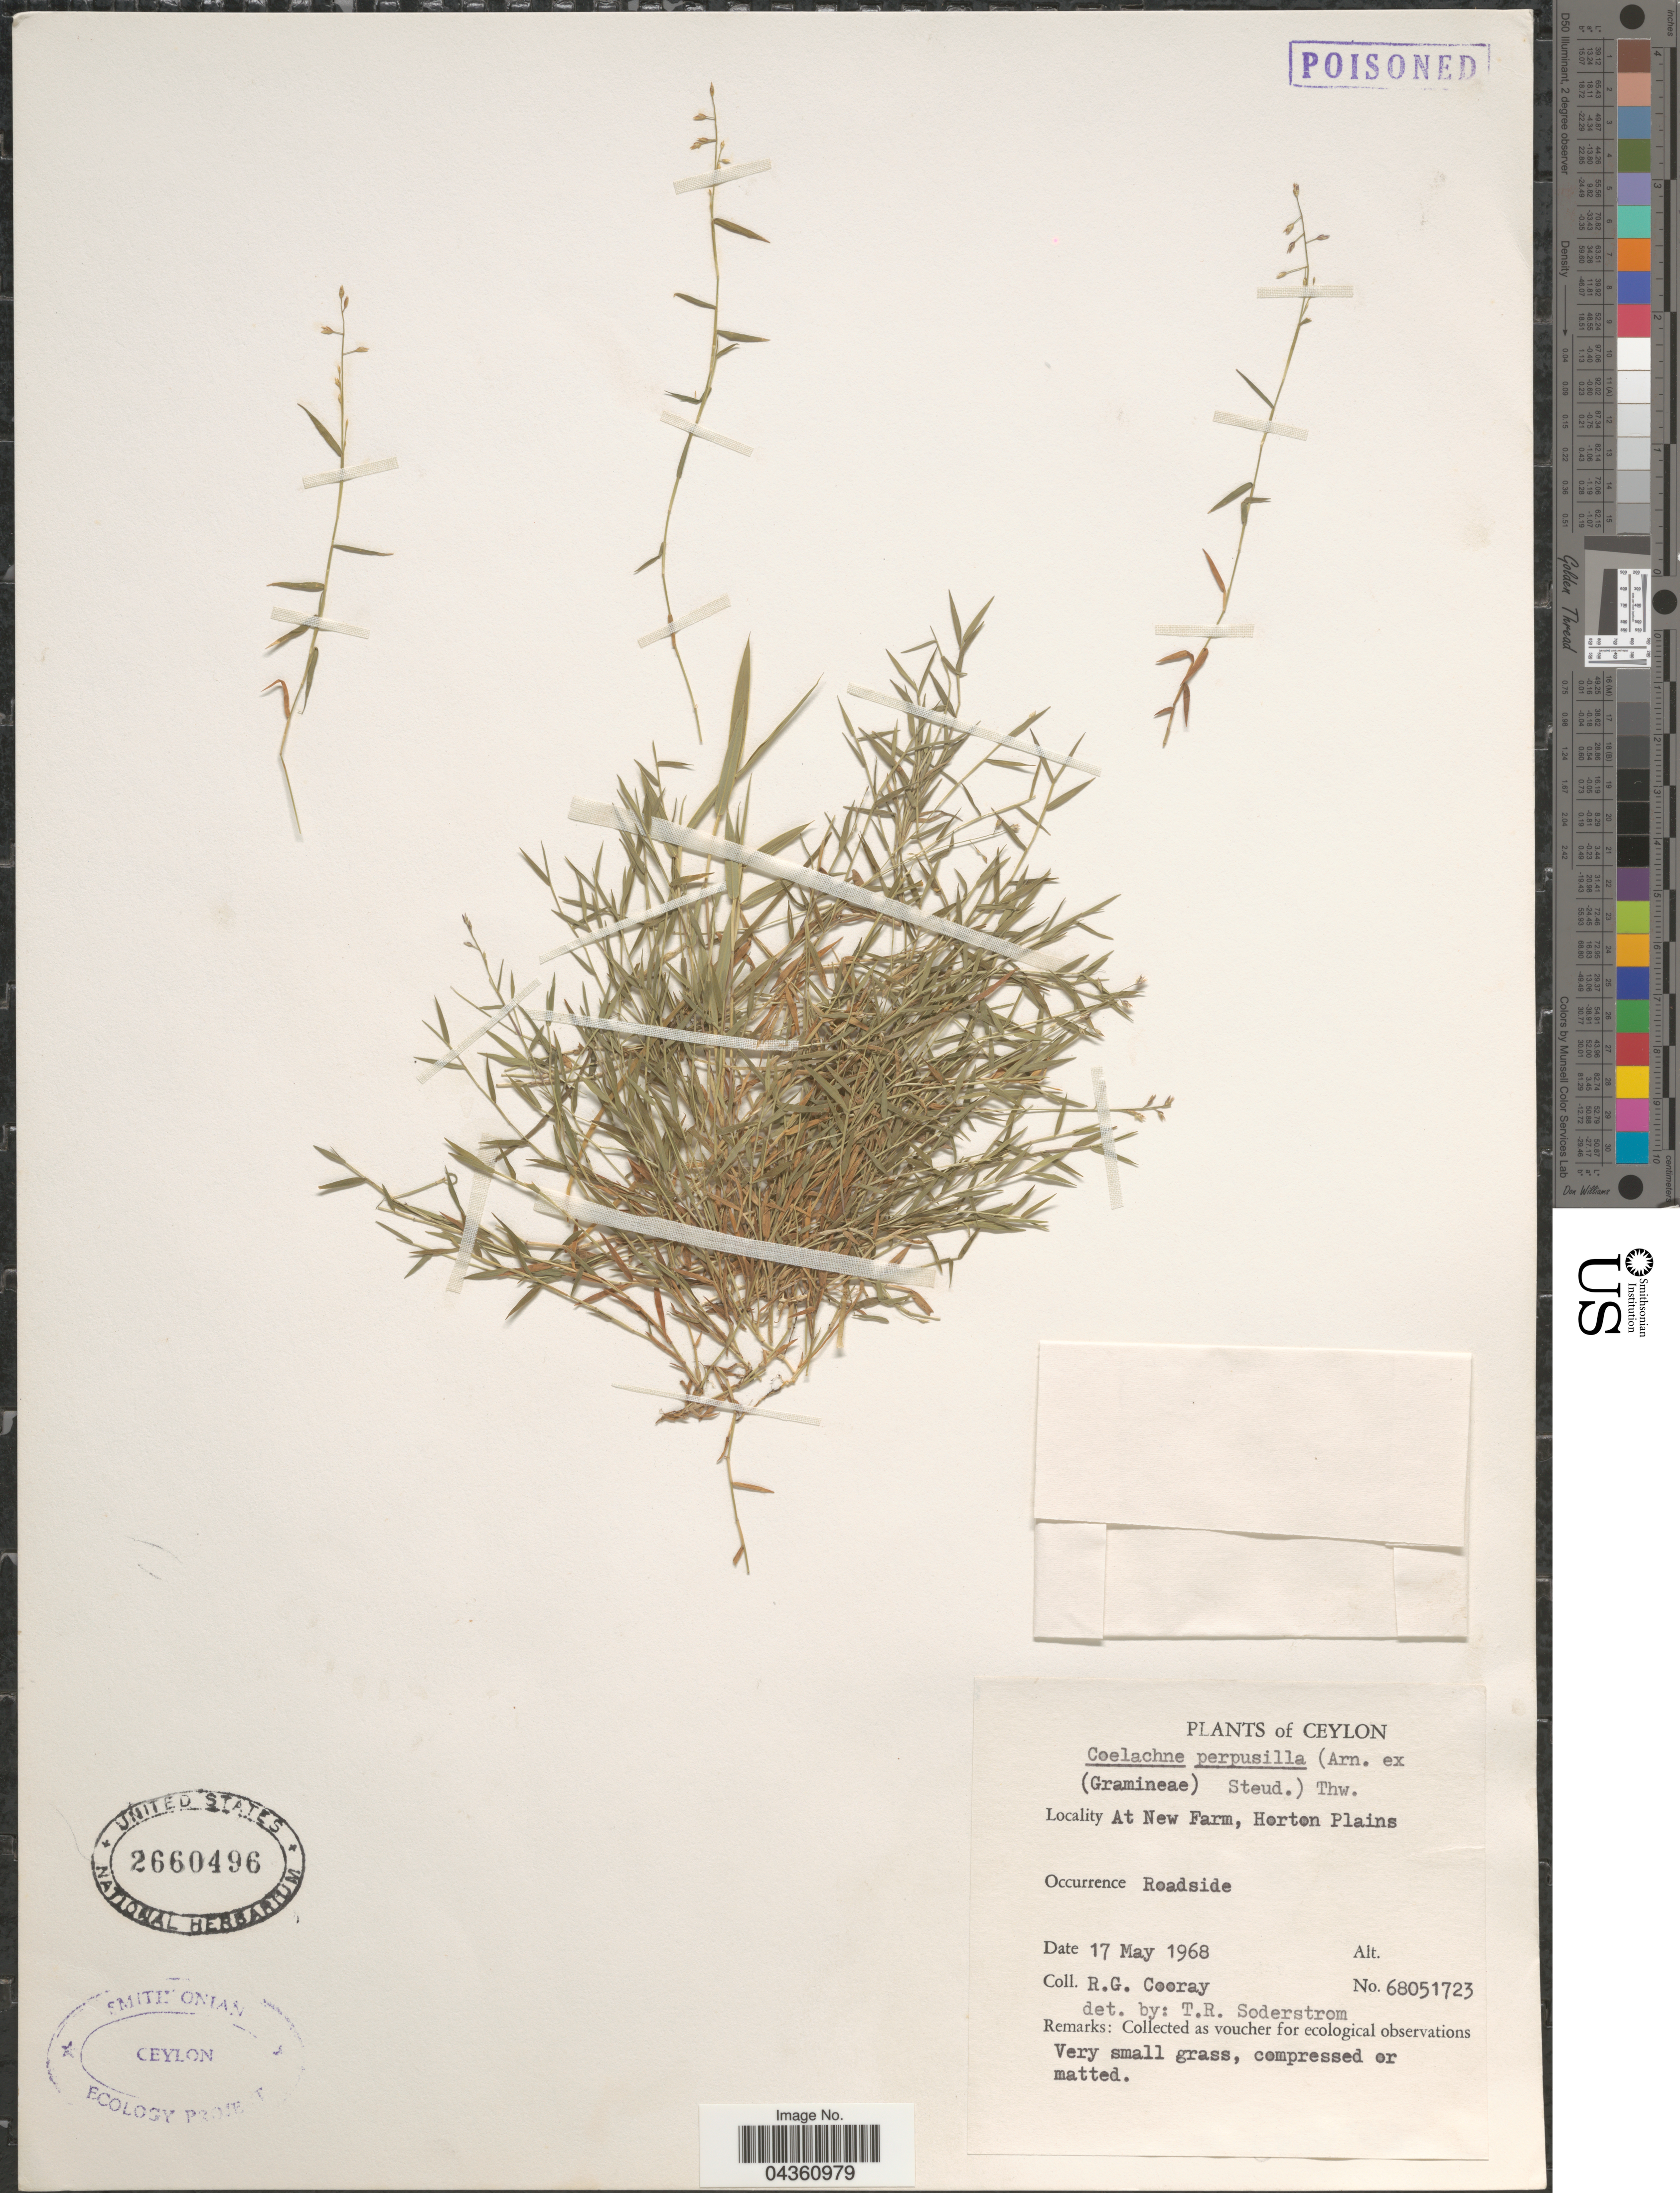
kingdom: Plantae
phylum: Tracheophyta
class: Liliopsida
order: Poales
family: Poaceae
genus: Coelachne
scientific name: Coelachne perpusilla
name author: (Arn. ex Steud.) Thwaites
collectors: R. Cooray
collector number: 68051723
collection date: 1968-05-17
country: Sri Lanka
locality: Ceylon. At New Farm, Horton Plains.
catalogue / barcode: US 2660496